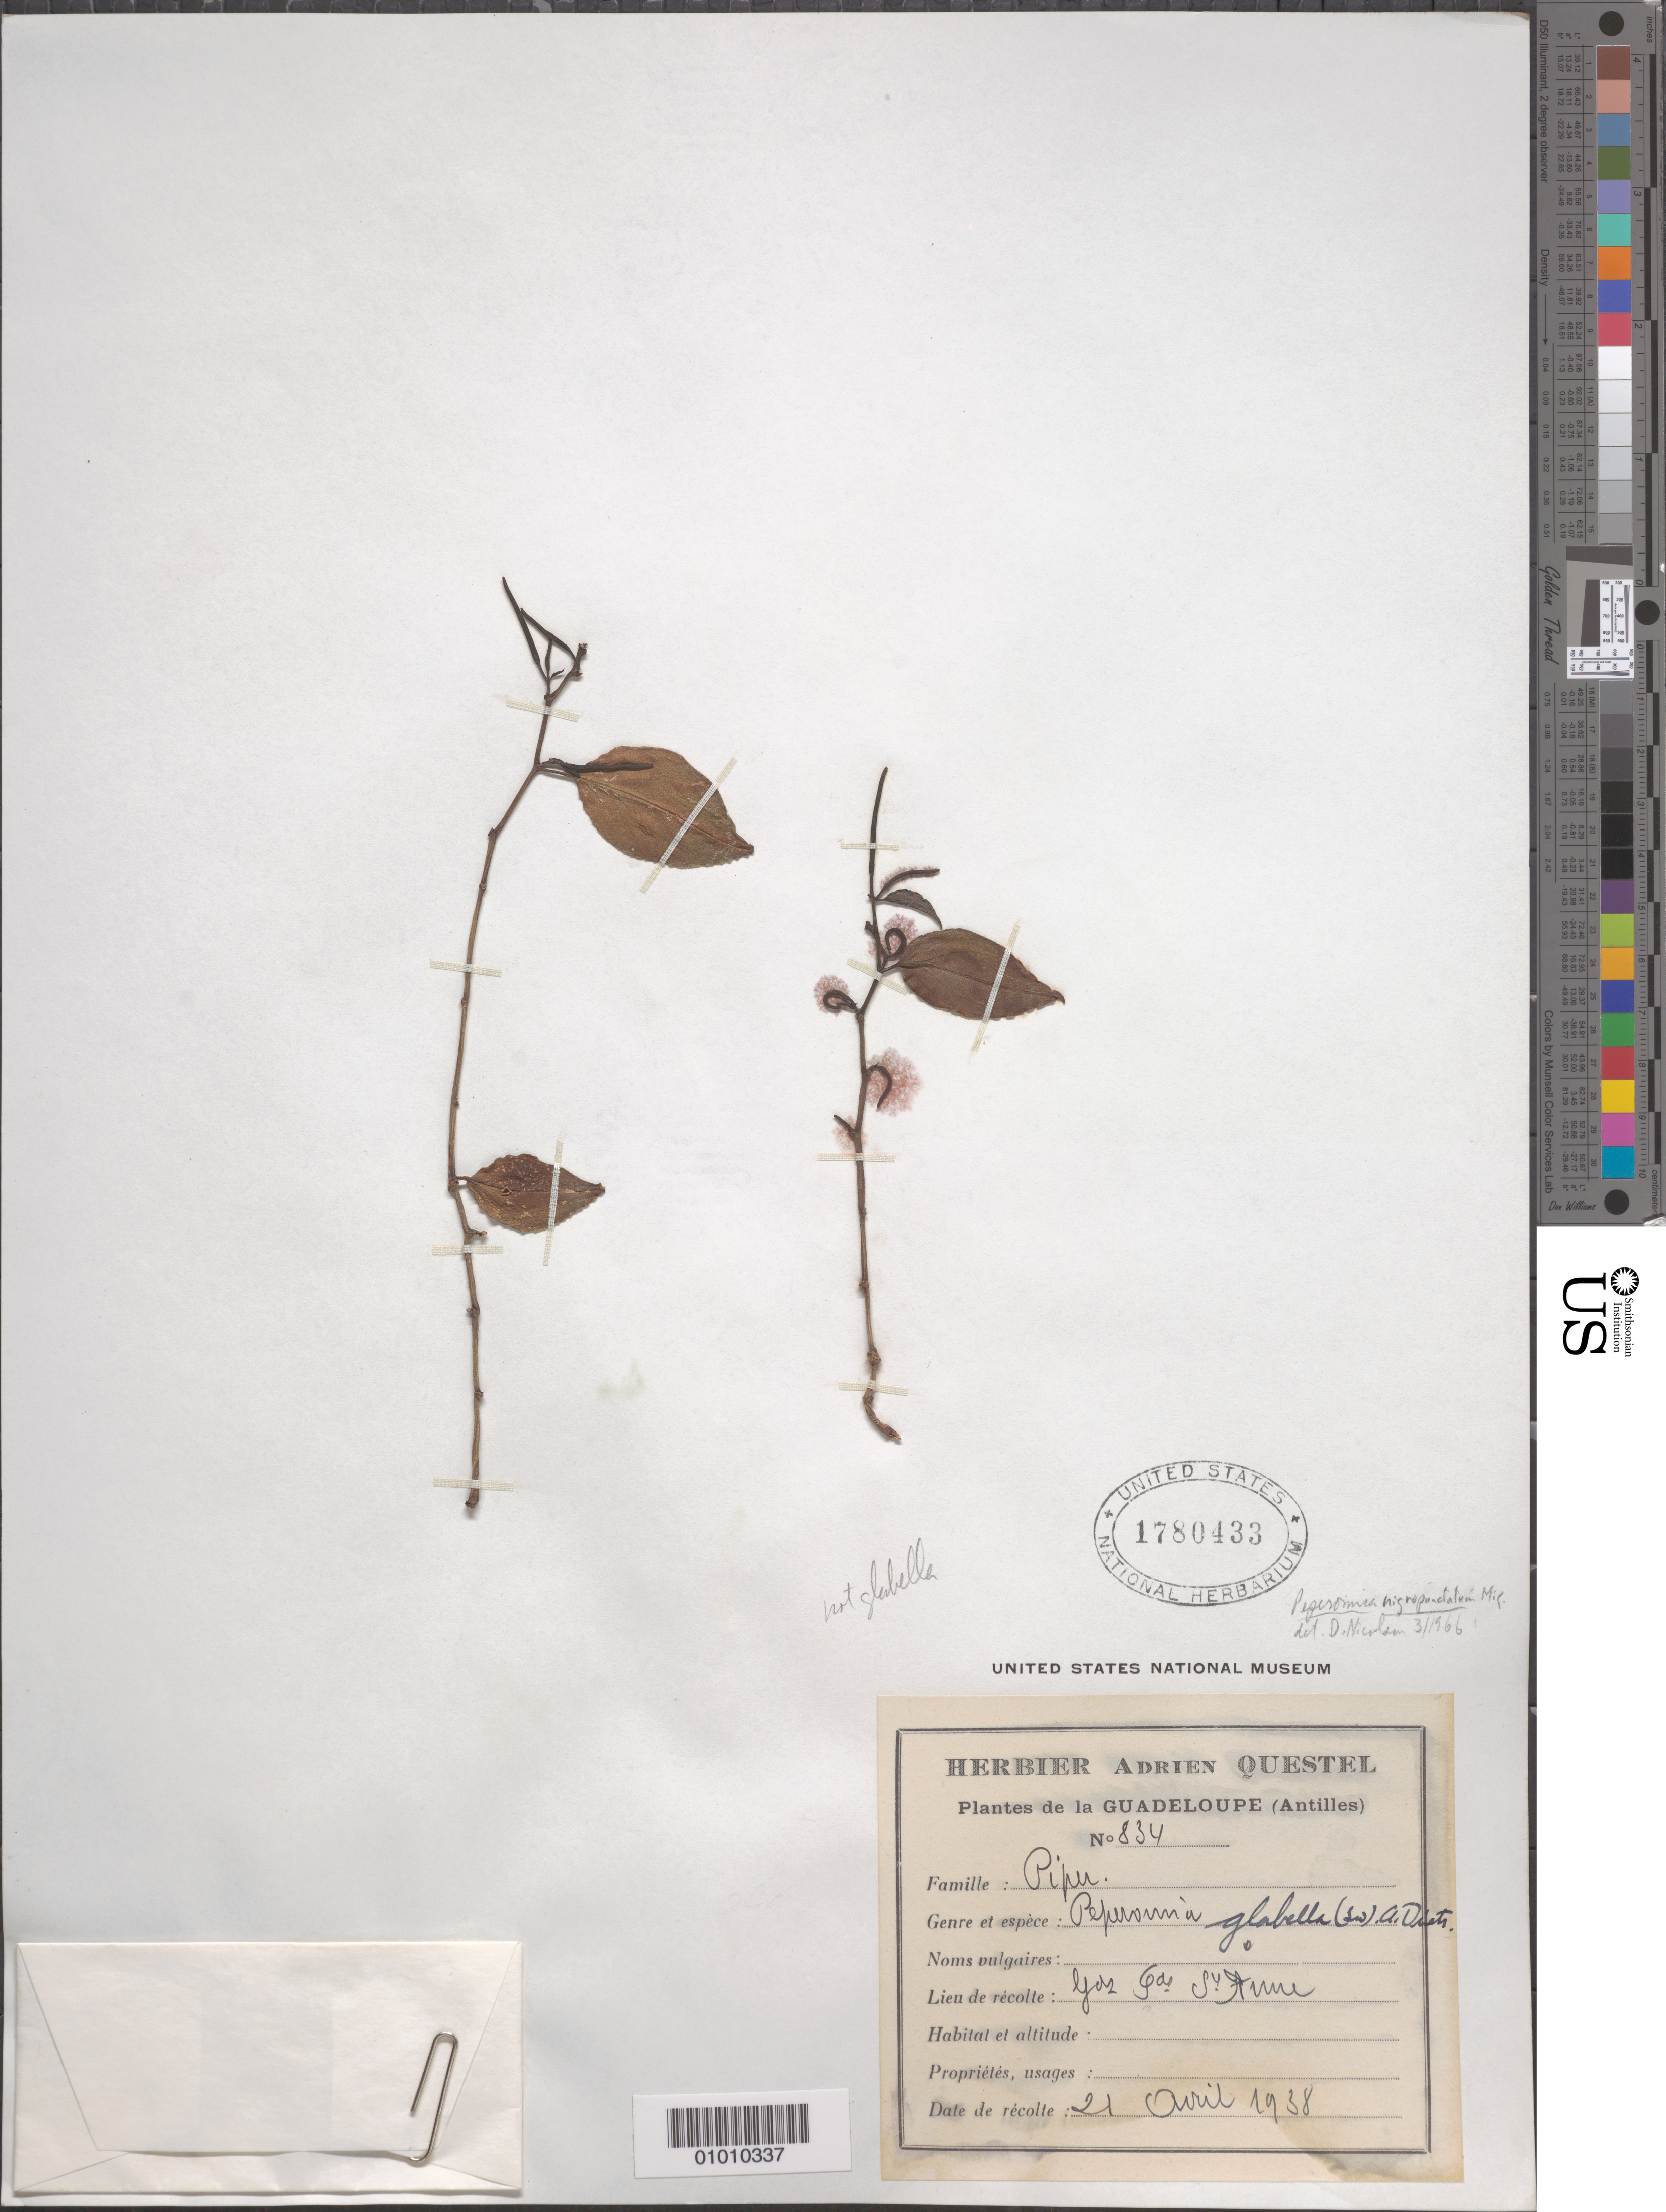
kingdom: Plantae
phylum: Tracheophyta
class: Magnoliopsida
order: Piperales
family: Piperaceae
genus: Peperomia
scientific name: Peperomia nigropunctata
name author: Miq.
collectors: A. Questel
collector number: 834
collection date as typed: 21 Apr 1938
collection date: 1938-04-21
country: Guadeloupe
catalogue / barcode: US 1780433